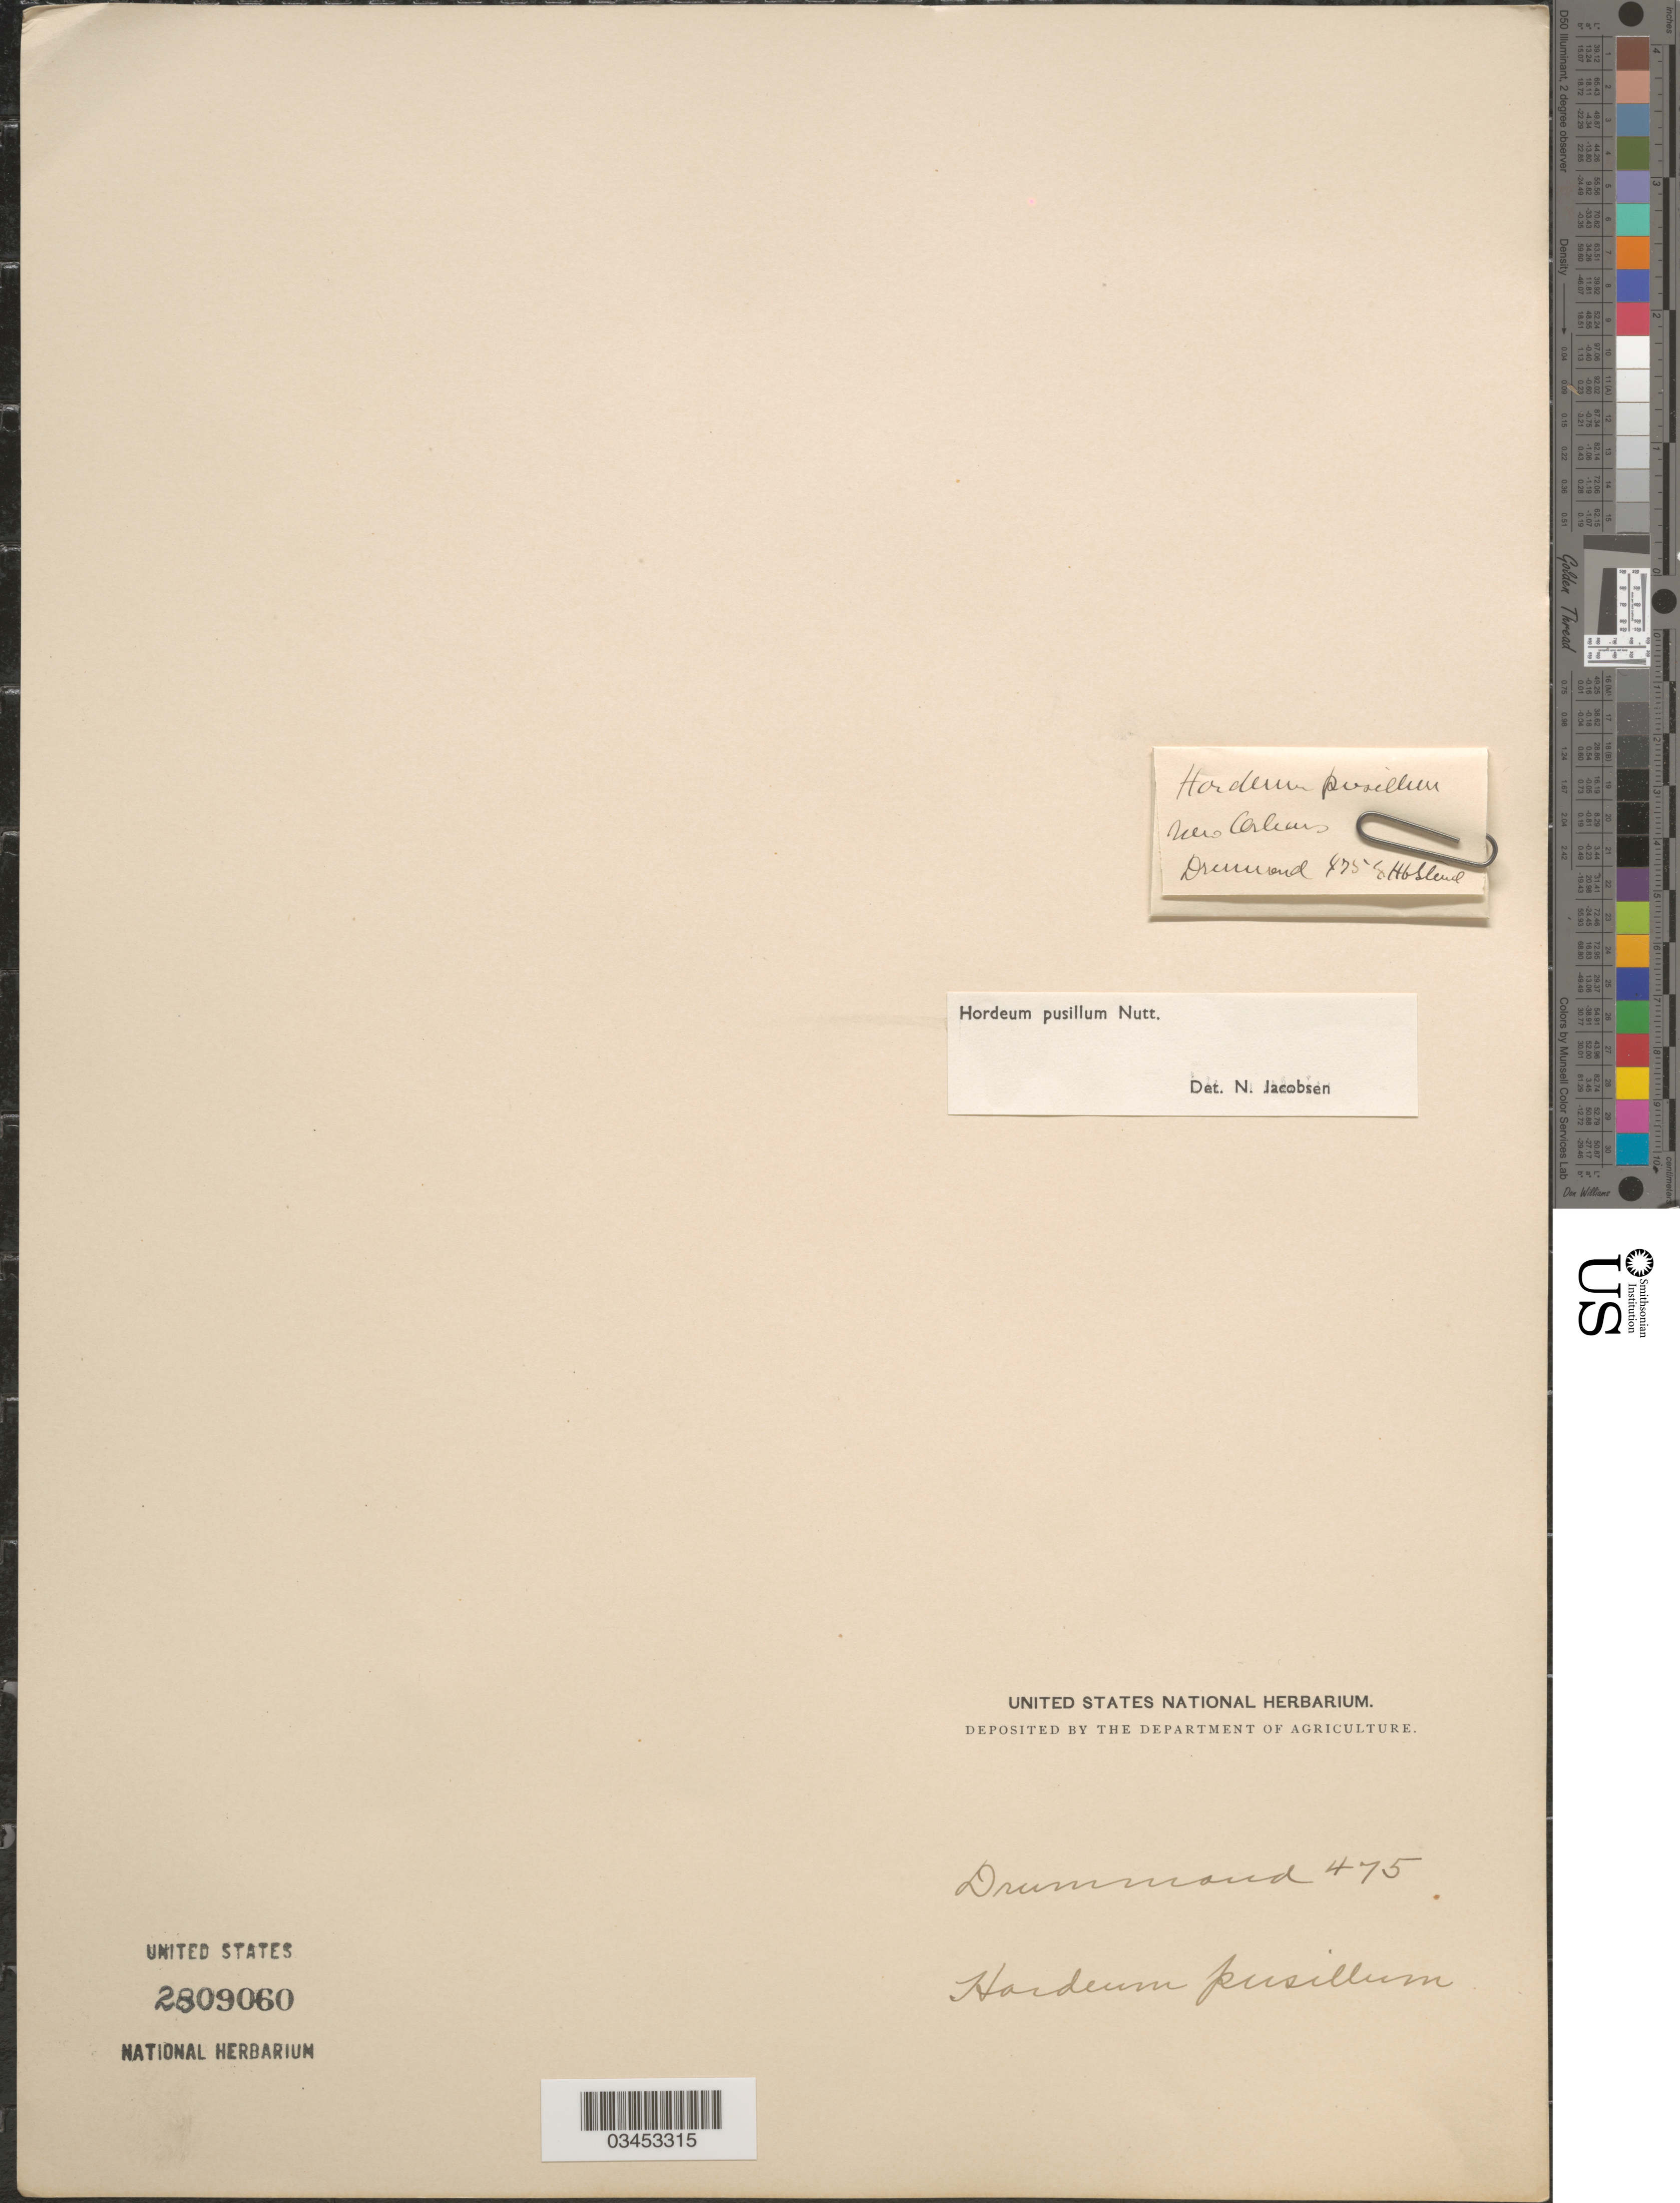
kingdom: Plantae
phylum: Tracheophyta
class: Liliopsida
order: Poales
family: Poaceae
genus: Hordeum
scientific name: Hordeum pusillum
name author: Nutt.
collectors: -. Drummond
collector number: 475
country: United States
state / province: Louisiana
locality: New Orleans.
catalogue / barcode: US 2809060